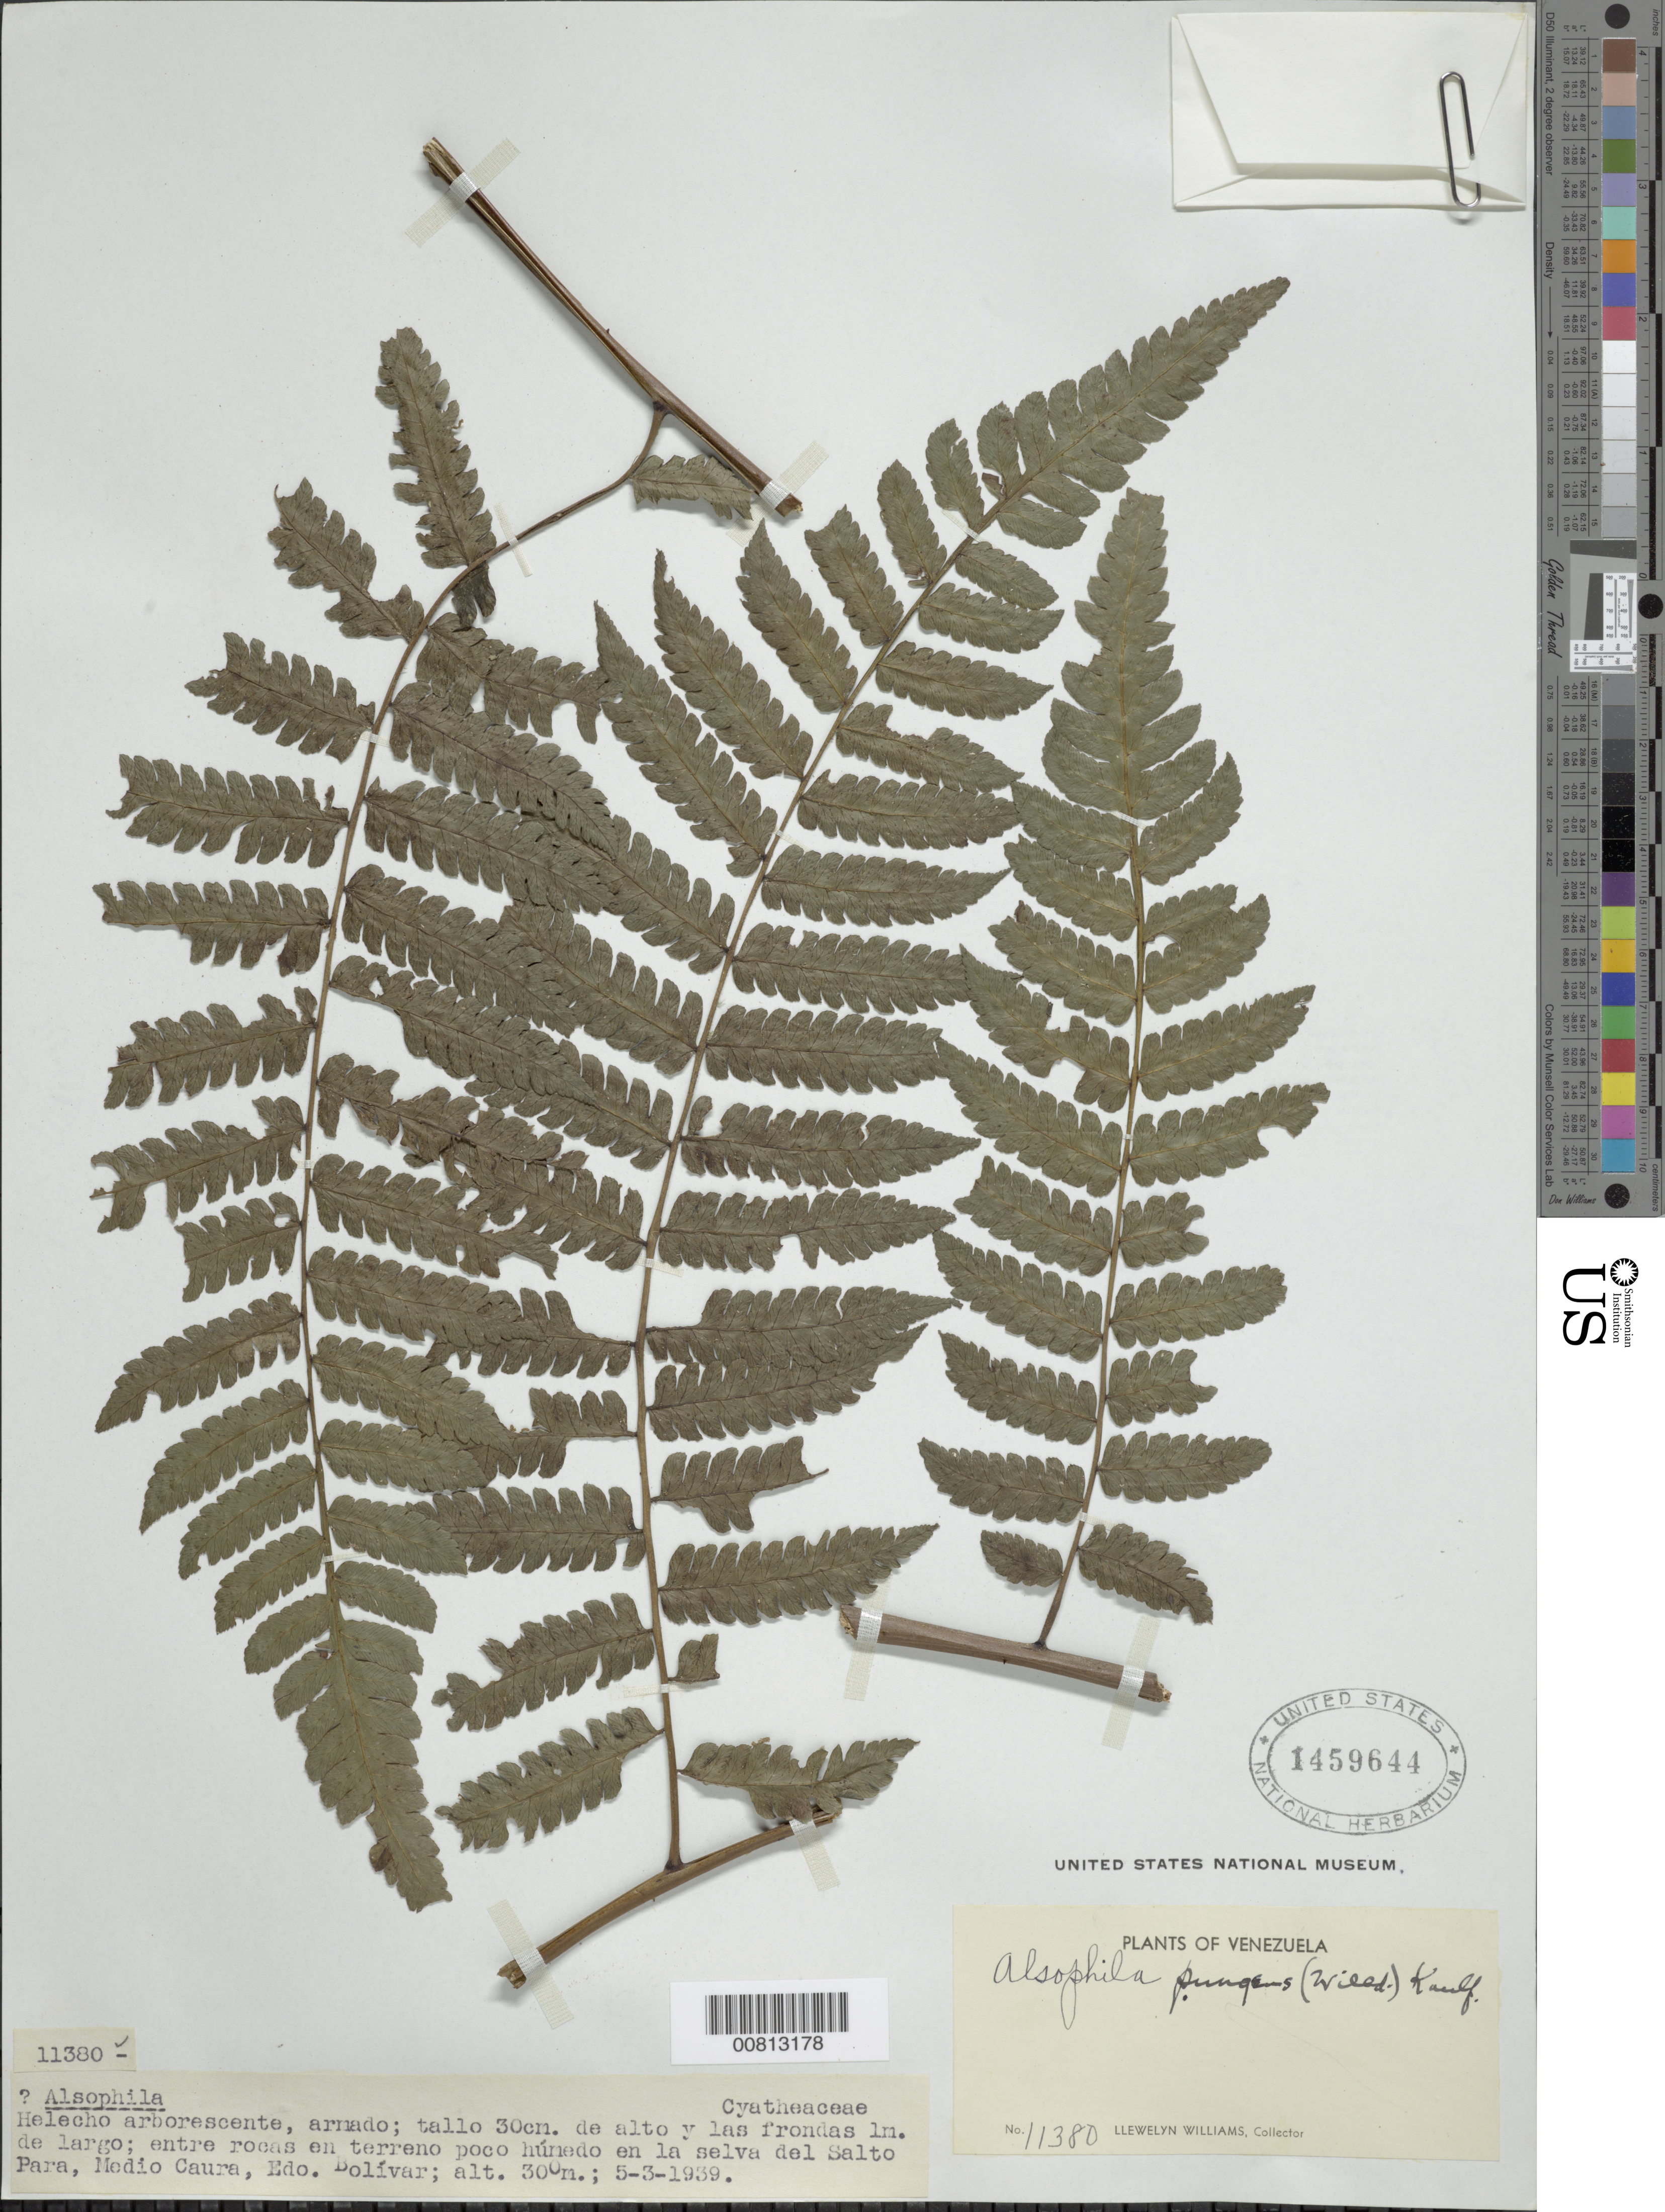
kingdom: Plantae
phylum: Tracheophyta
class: Polypodiopsida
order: Cyatheales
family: Cyatheaceae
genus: Cyathea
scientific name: Cyathea pungens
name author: (Willd.) Domin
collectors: Ll. Williams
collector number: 11380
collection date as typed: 5-Mar-39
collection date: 1939-03-05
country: Venezuela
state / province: Bolívar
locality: Salto de Para, Medio Caura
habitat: Entre rocas en terreno poco humedo en la selva del salto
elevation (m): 300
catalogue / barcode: US 1459644